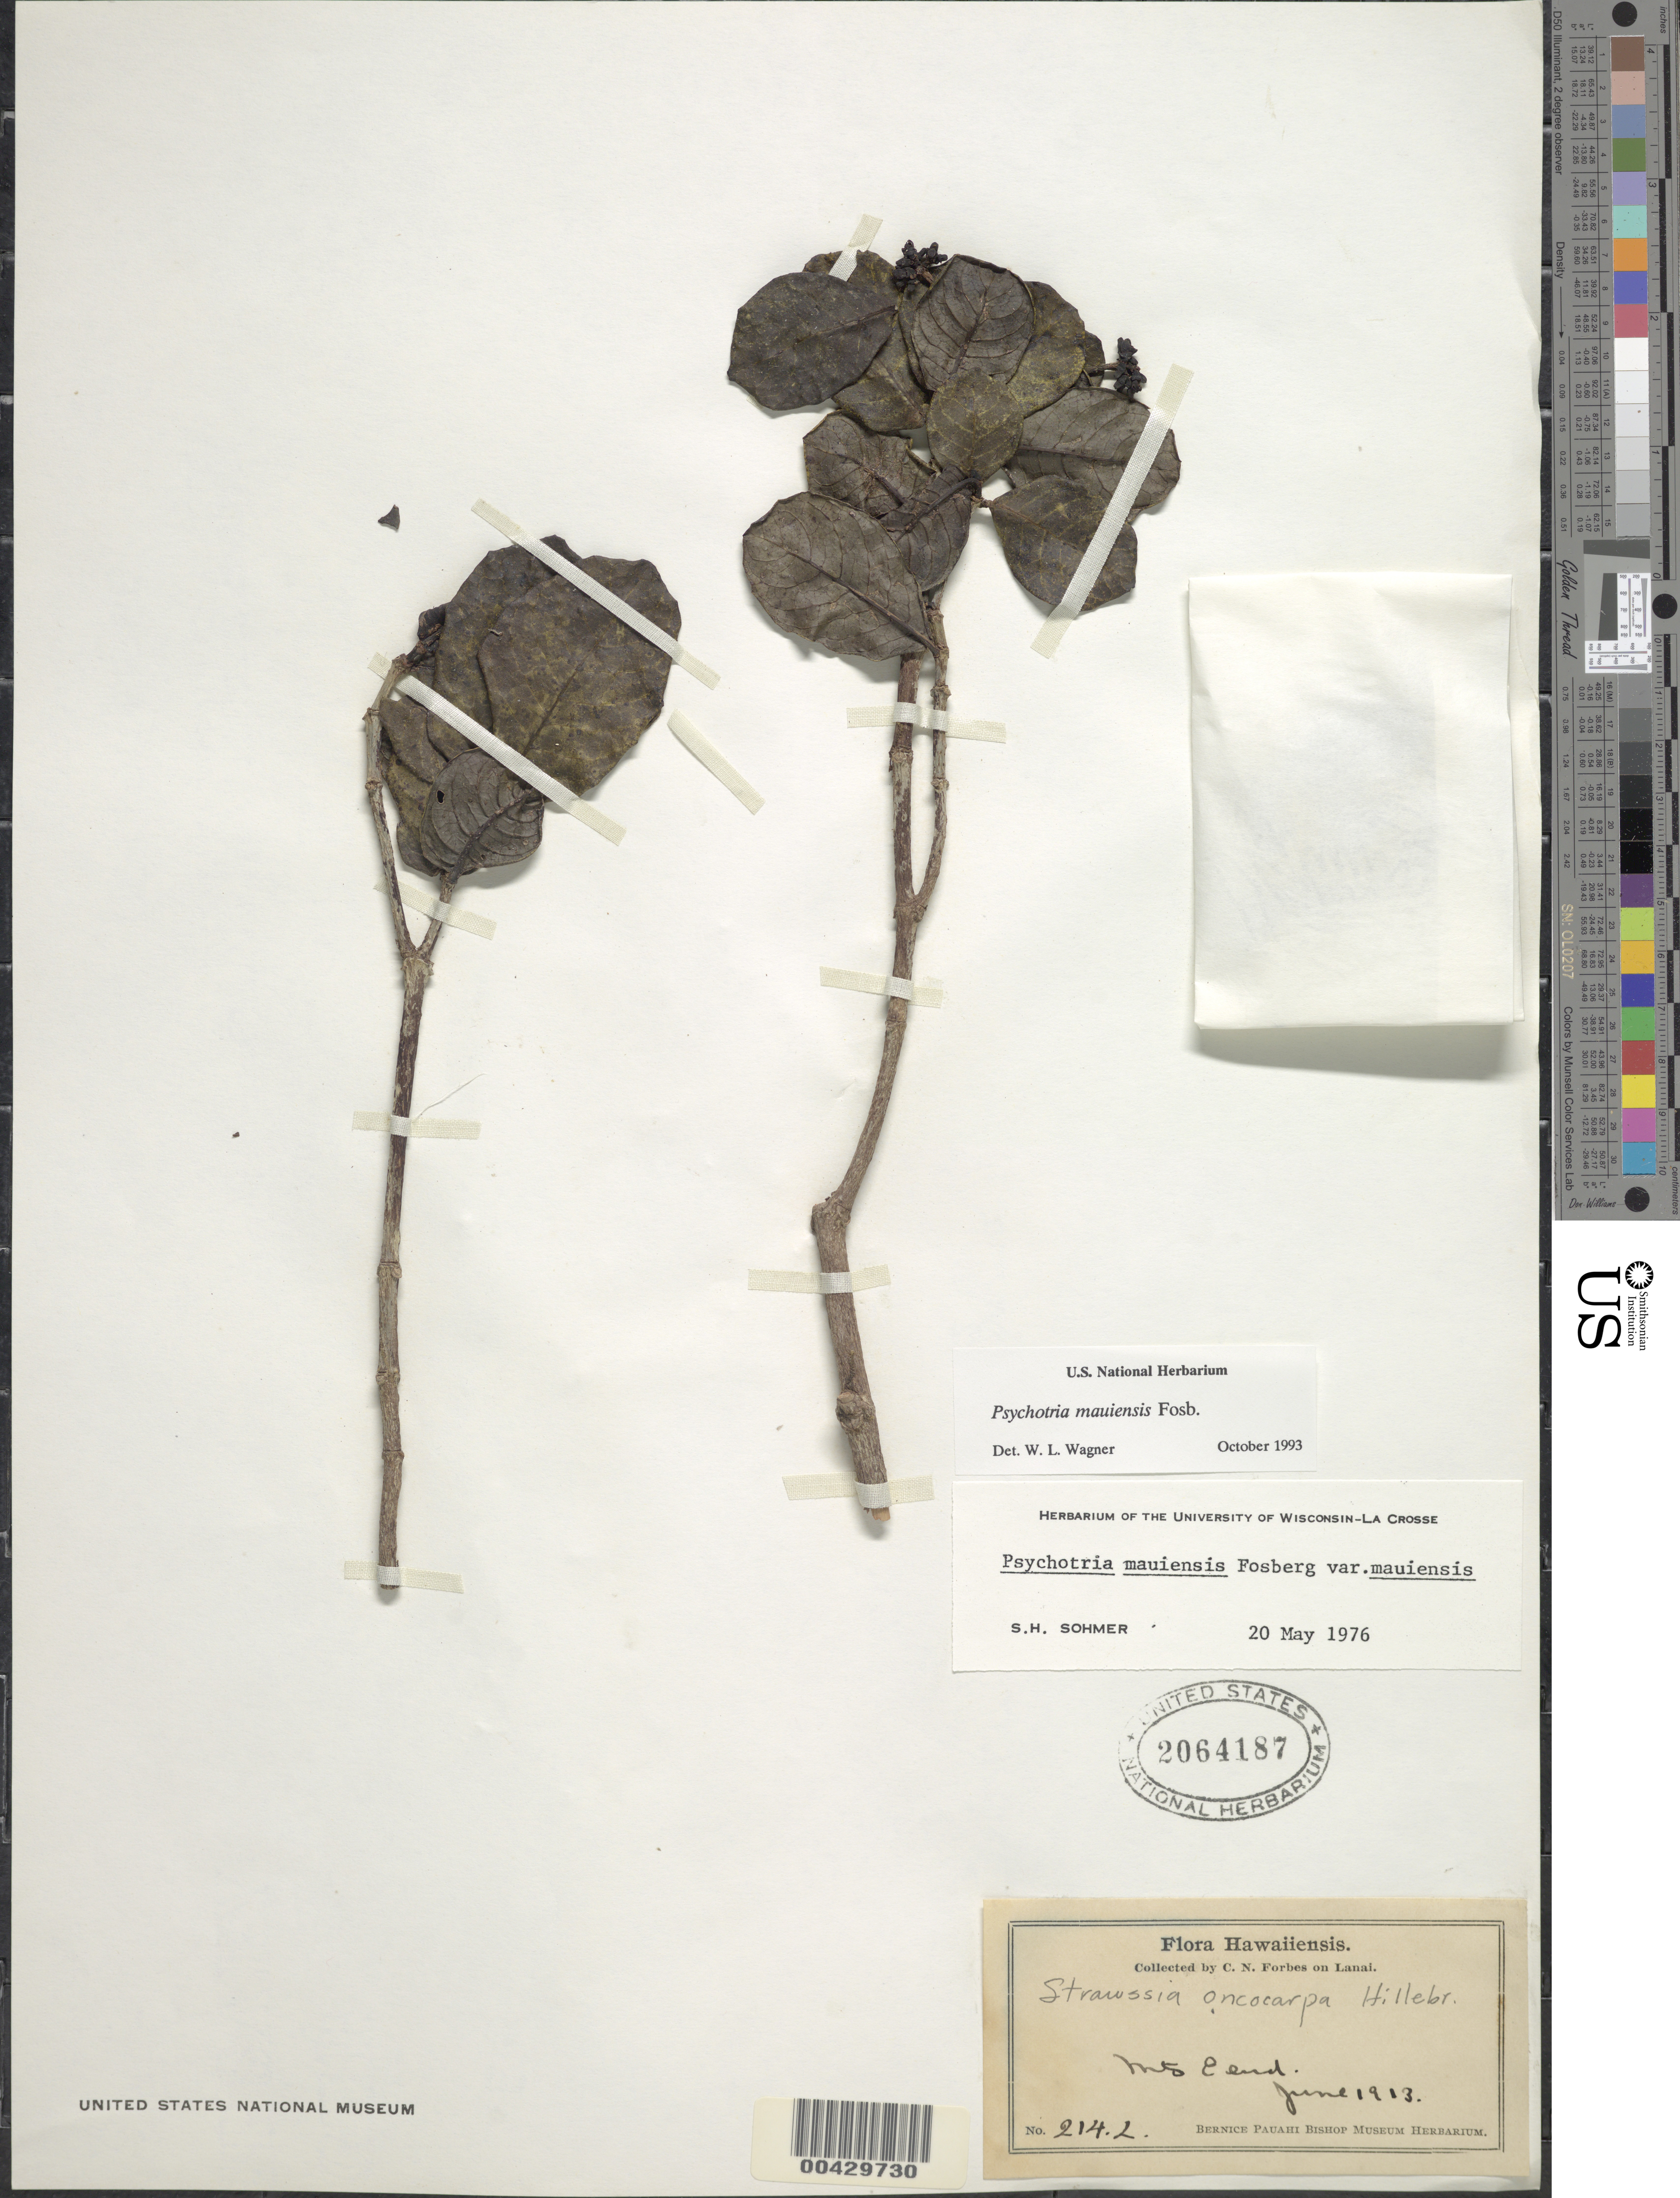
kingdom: Plantae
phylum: Tracheophyta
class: Magnoliopsida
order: Gentianales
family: Rubiaceae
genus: Psychotria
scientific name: Psychotria mauiensis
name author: Fosberg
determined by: Wagner, W. L., (BOT), Smithsonian Institution - National Museum of Natural History (UNITED STATES)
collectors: C. N. Forbes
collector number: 214.L.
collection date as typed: Jun 1913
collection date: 1913-06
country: United States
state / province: Hawaii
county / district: Maui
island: Lana'i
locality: Mountains east end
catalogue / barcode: US 2064187